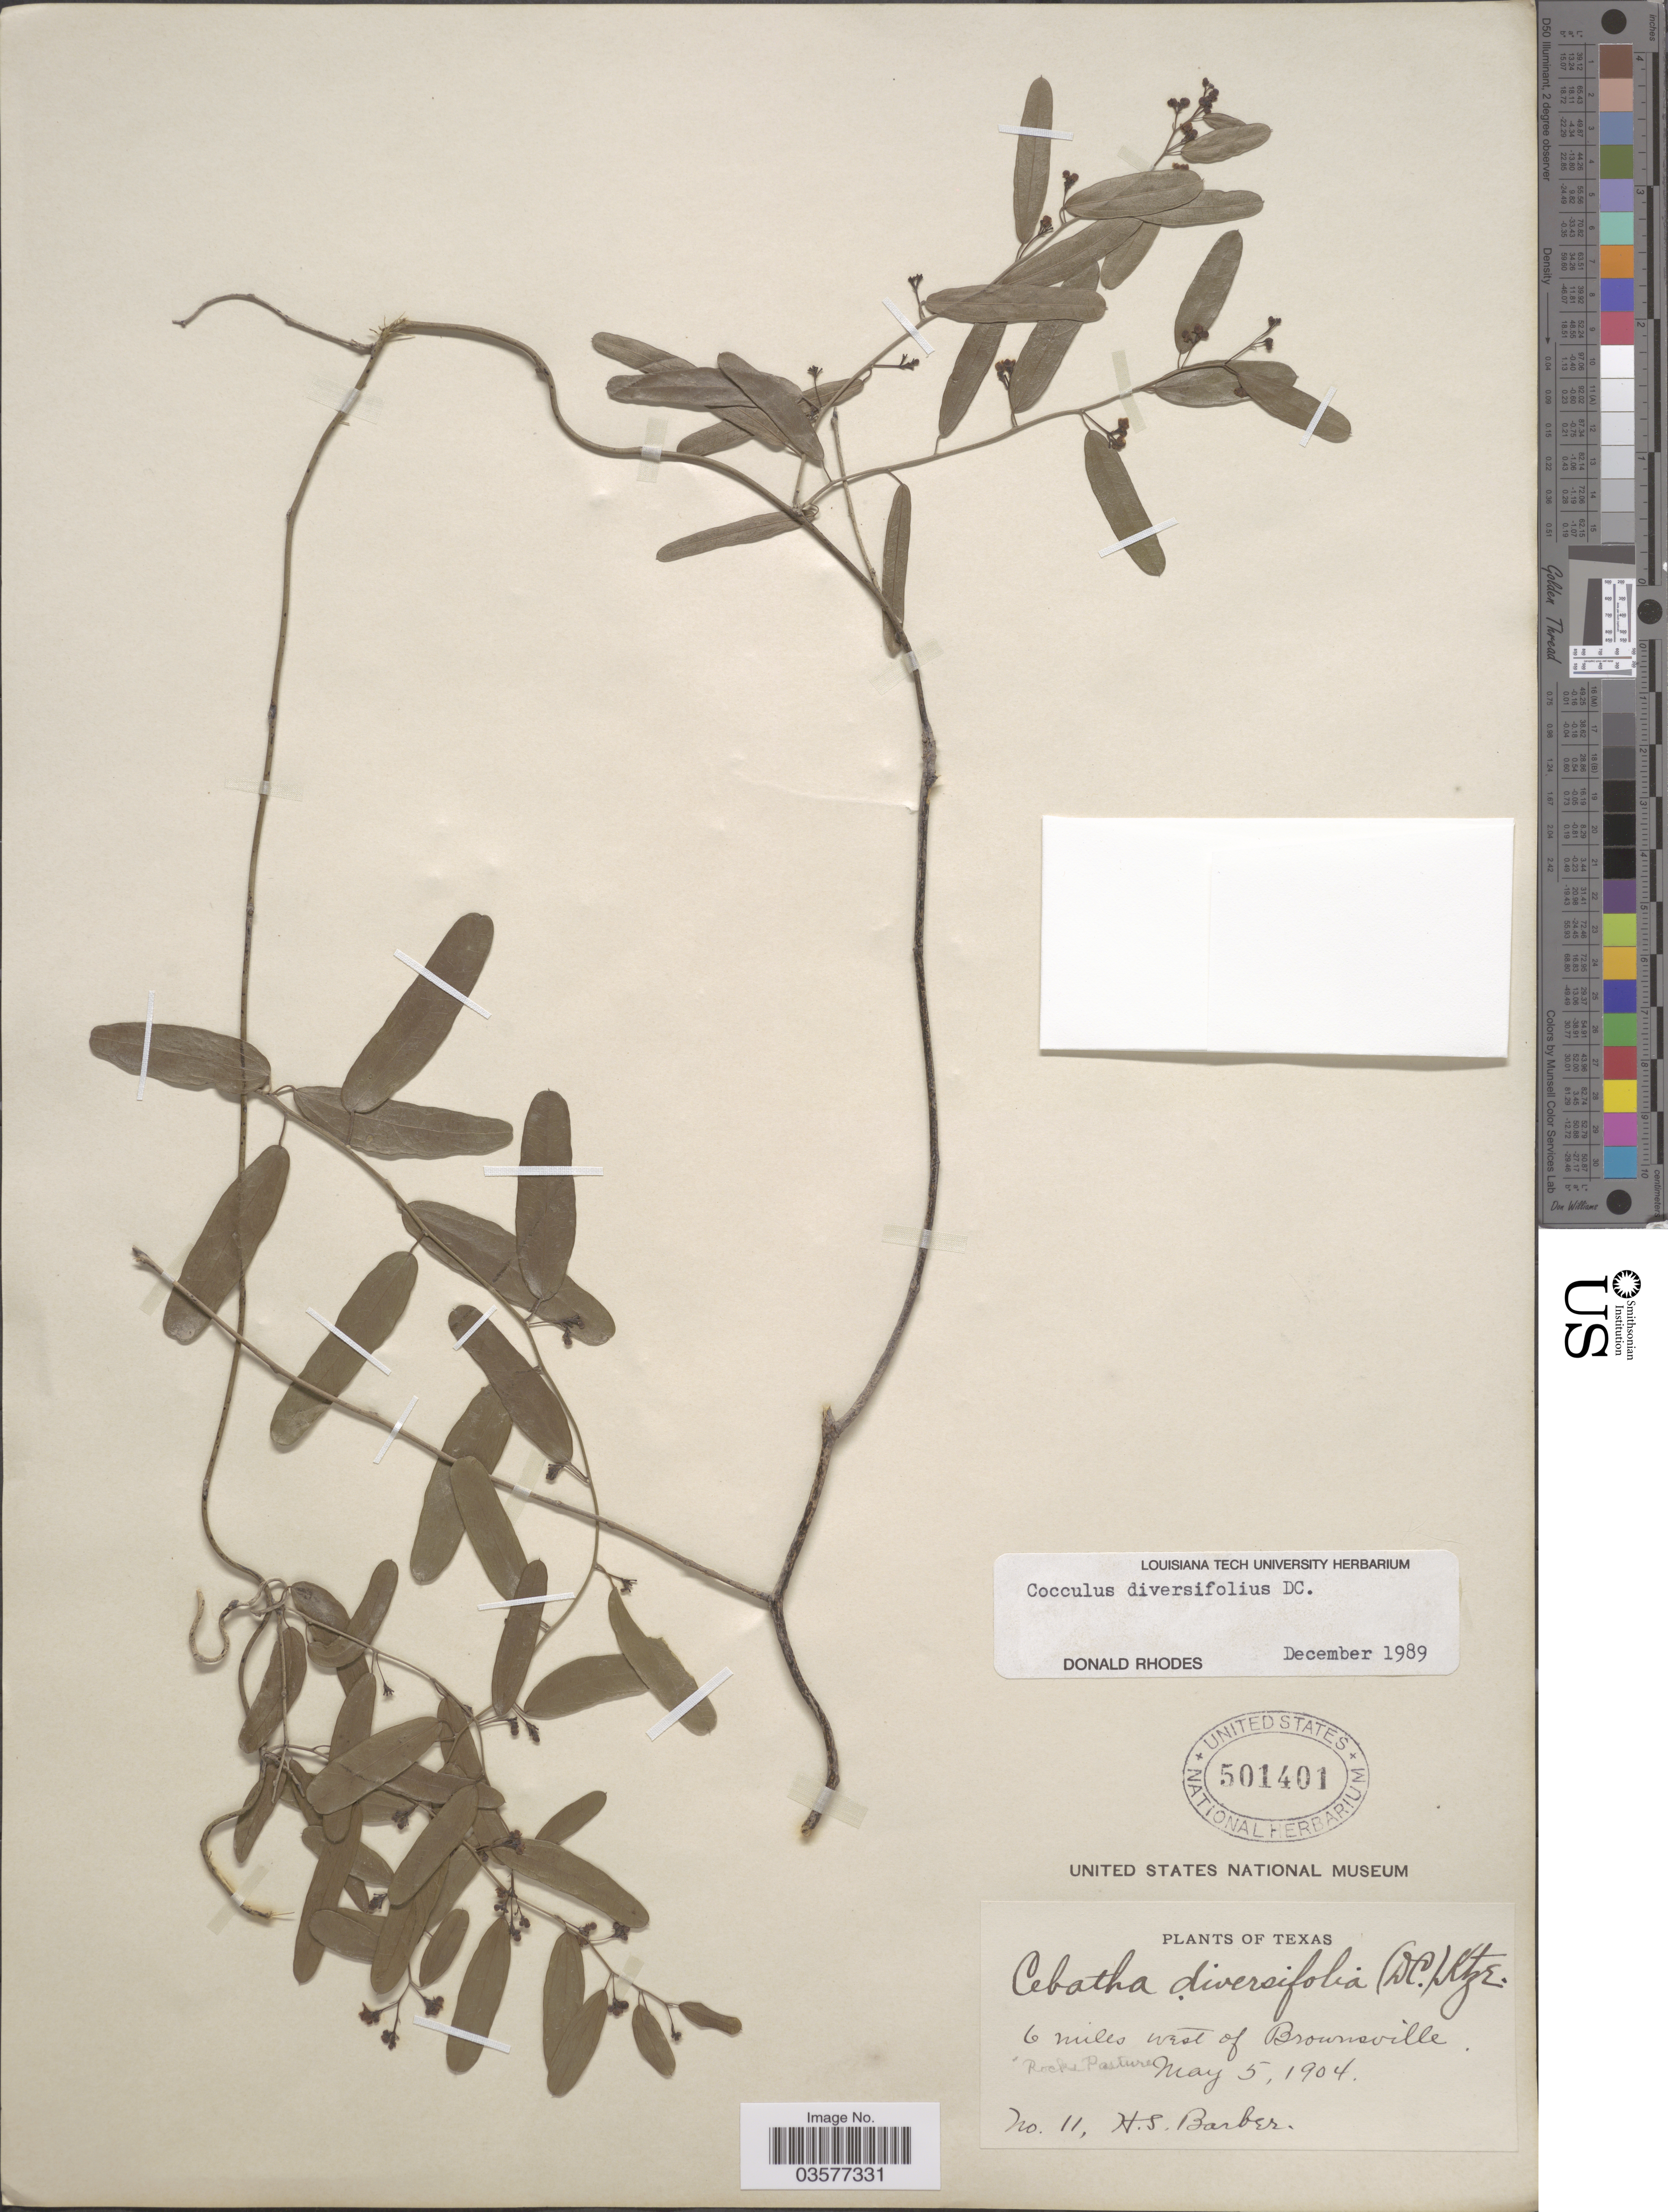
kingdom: Plantae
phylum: Tracheophyta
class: Magnoliopsida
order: Ranunculales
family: Menispermaceae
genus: Cocculus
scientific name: Cocculus diversifolius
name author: DC.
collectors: H. Barber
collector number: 11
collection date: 1904-05-05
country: United States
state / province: Texas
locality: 6 miles west of Brownsville.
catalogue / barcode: US 501401